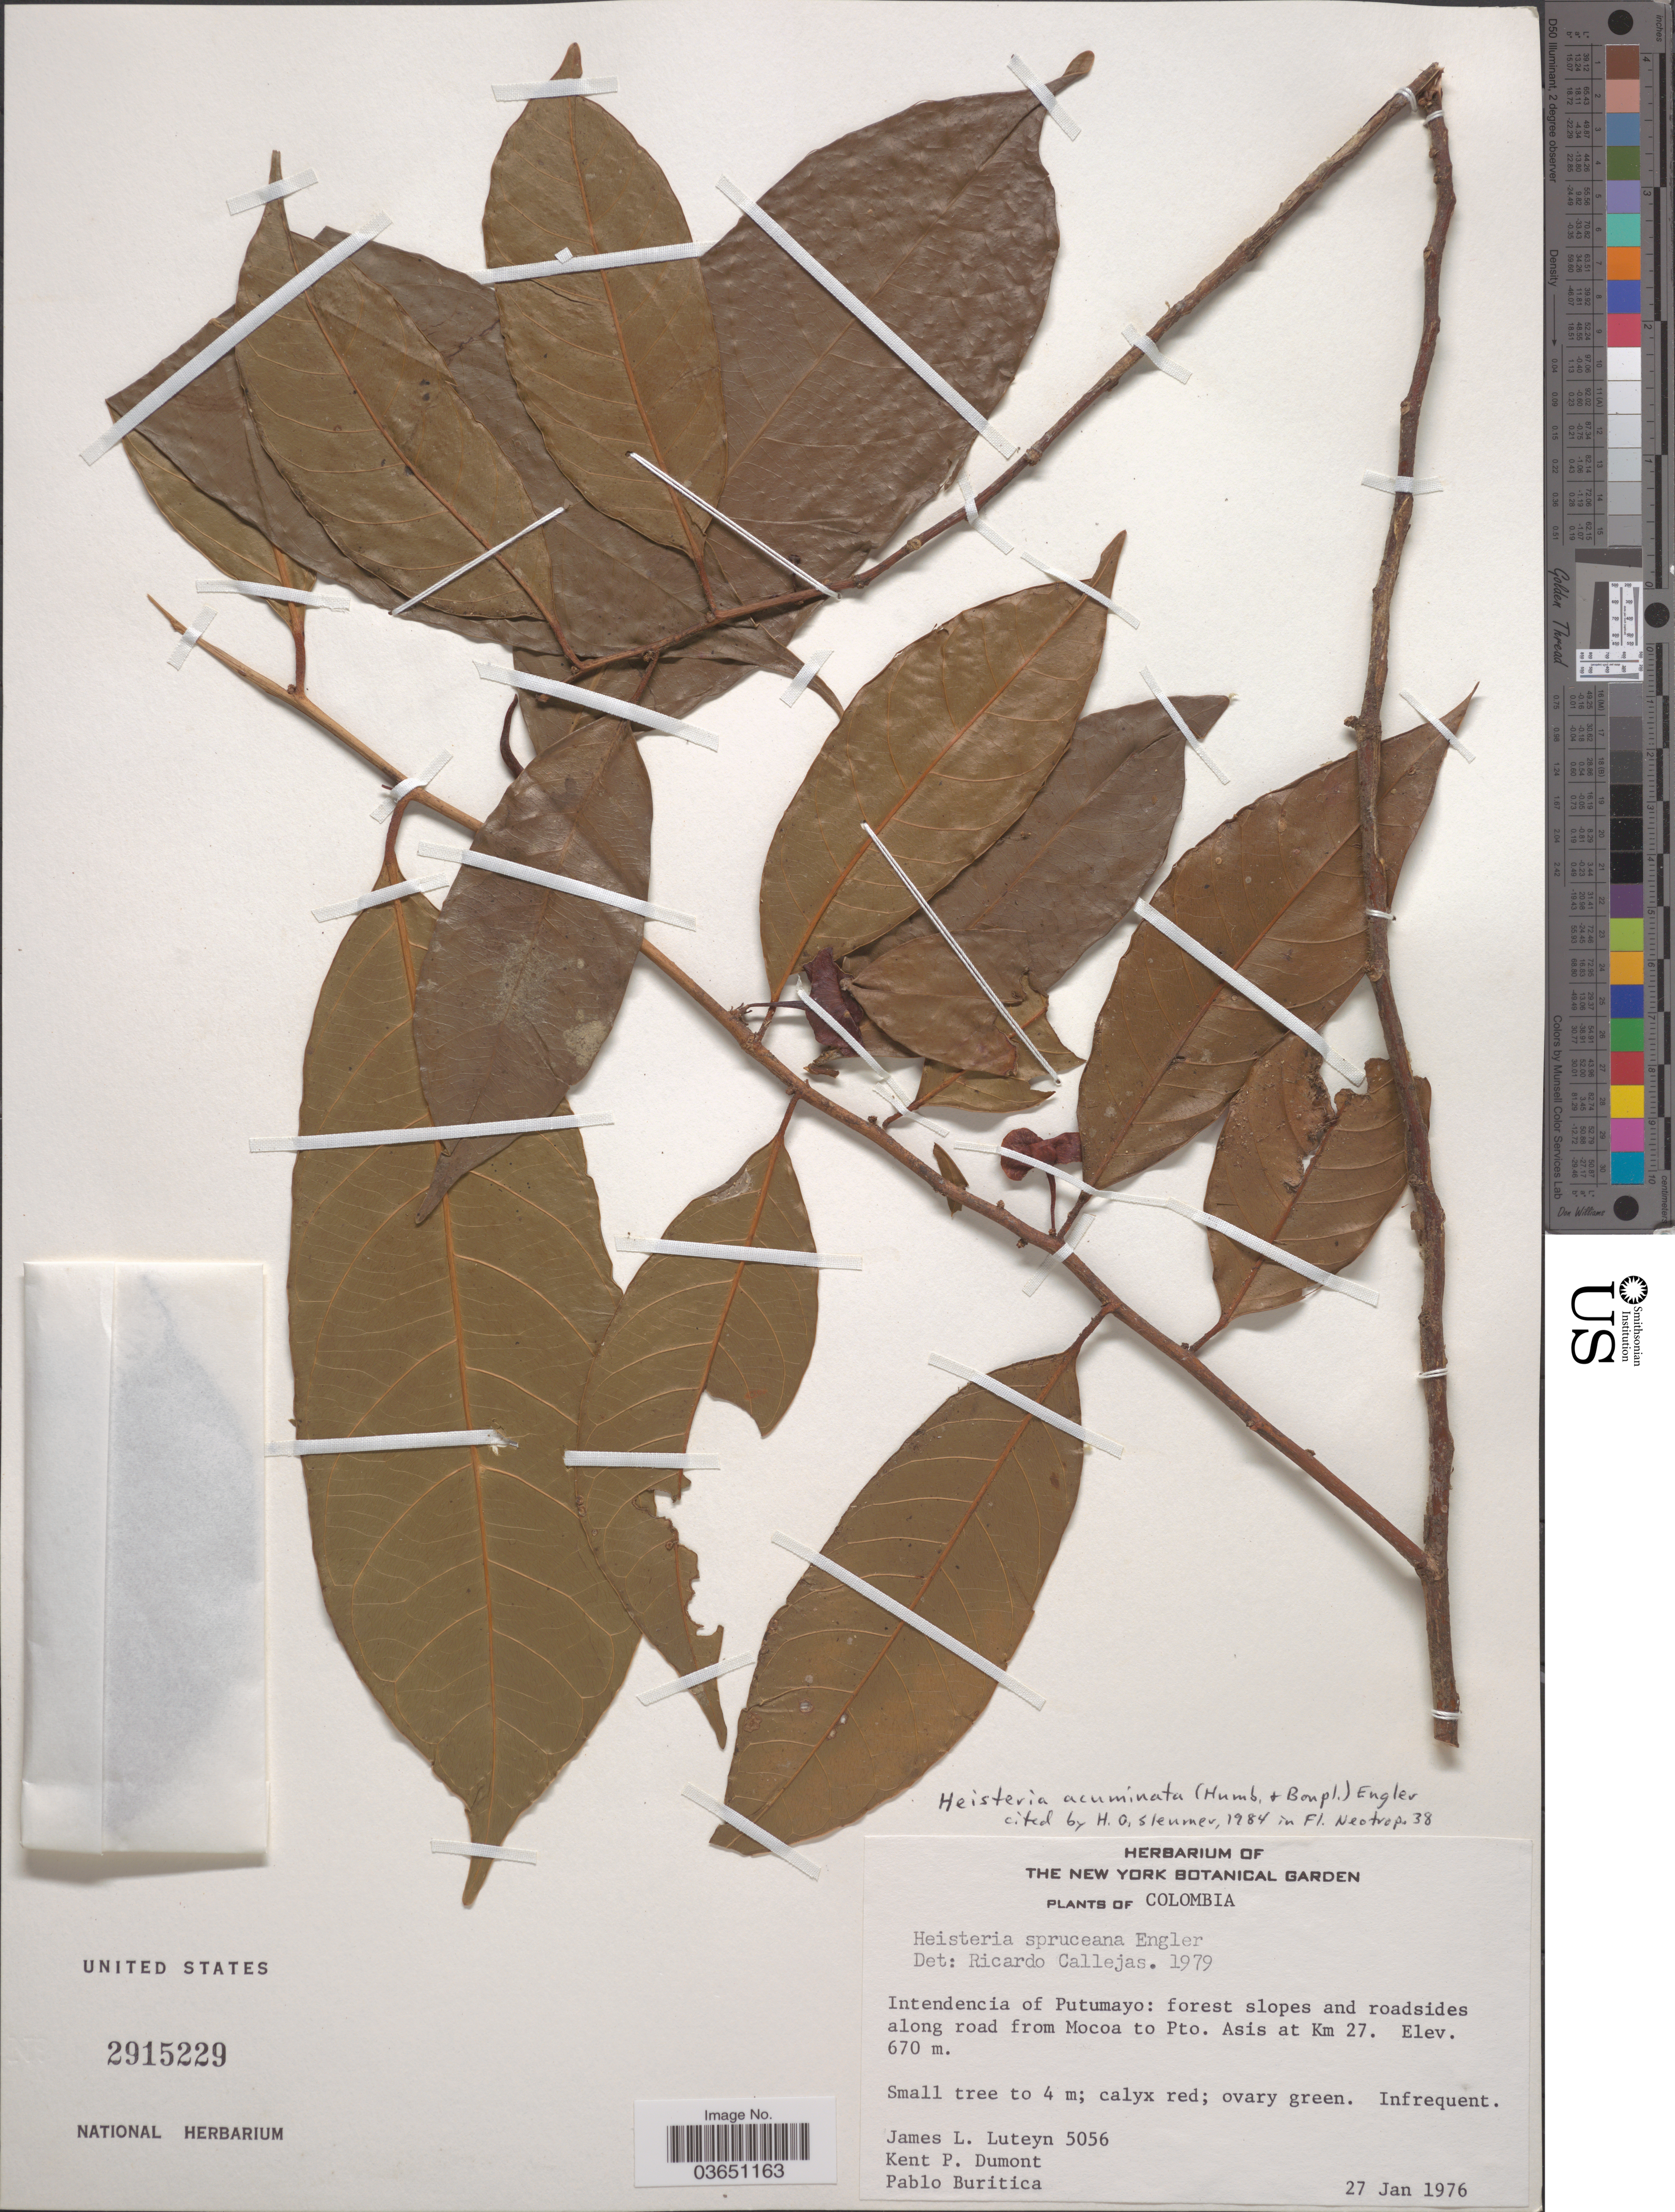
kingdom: Plantae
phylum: Tracheophyta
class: Magnoliopsida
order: Santalales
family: Erythropalaceae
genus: Heisteria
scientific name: Heisteria acuminata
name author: (Humb. & Bonpl.) Engl.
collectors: J. L. Luteyn, K. P. Dumont & P. Buritica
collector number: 5056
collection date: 1976-01-27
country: Colombia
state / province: Putumayo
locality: Intendencia of Putumayo: forest slopes and roadsides along road from Mocoa to Pto. Asis at Km 27.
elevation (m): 670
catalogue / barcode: US 2915229